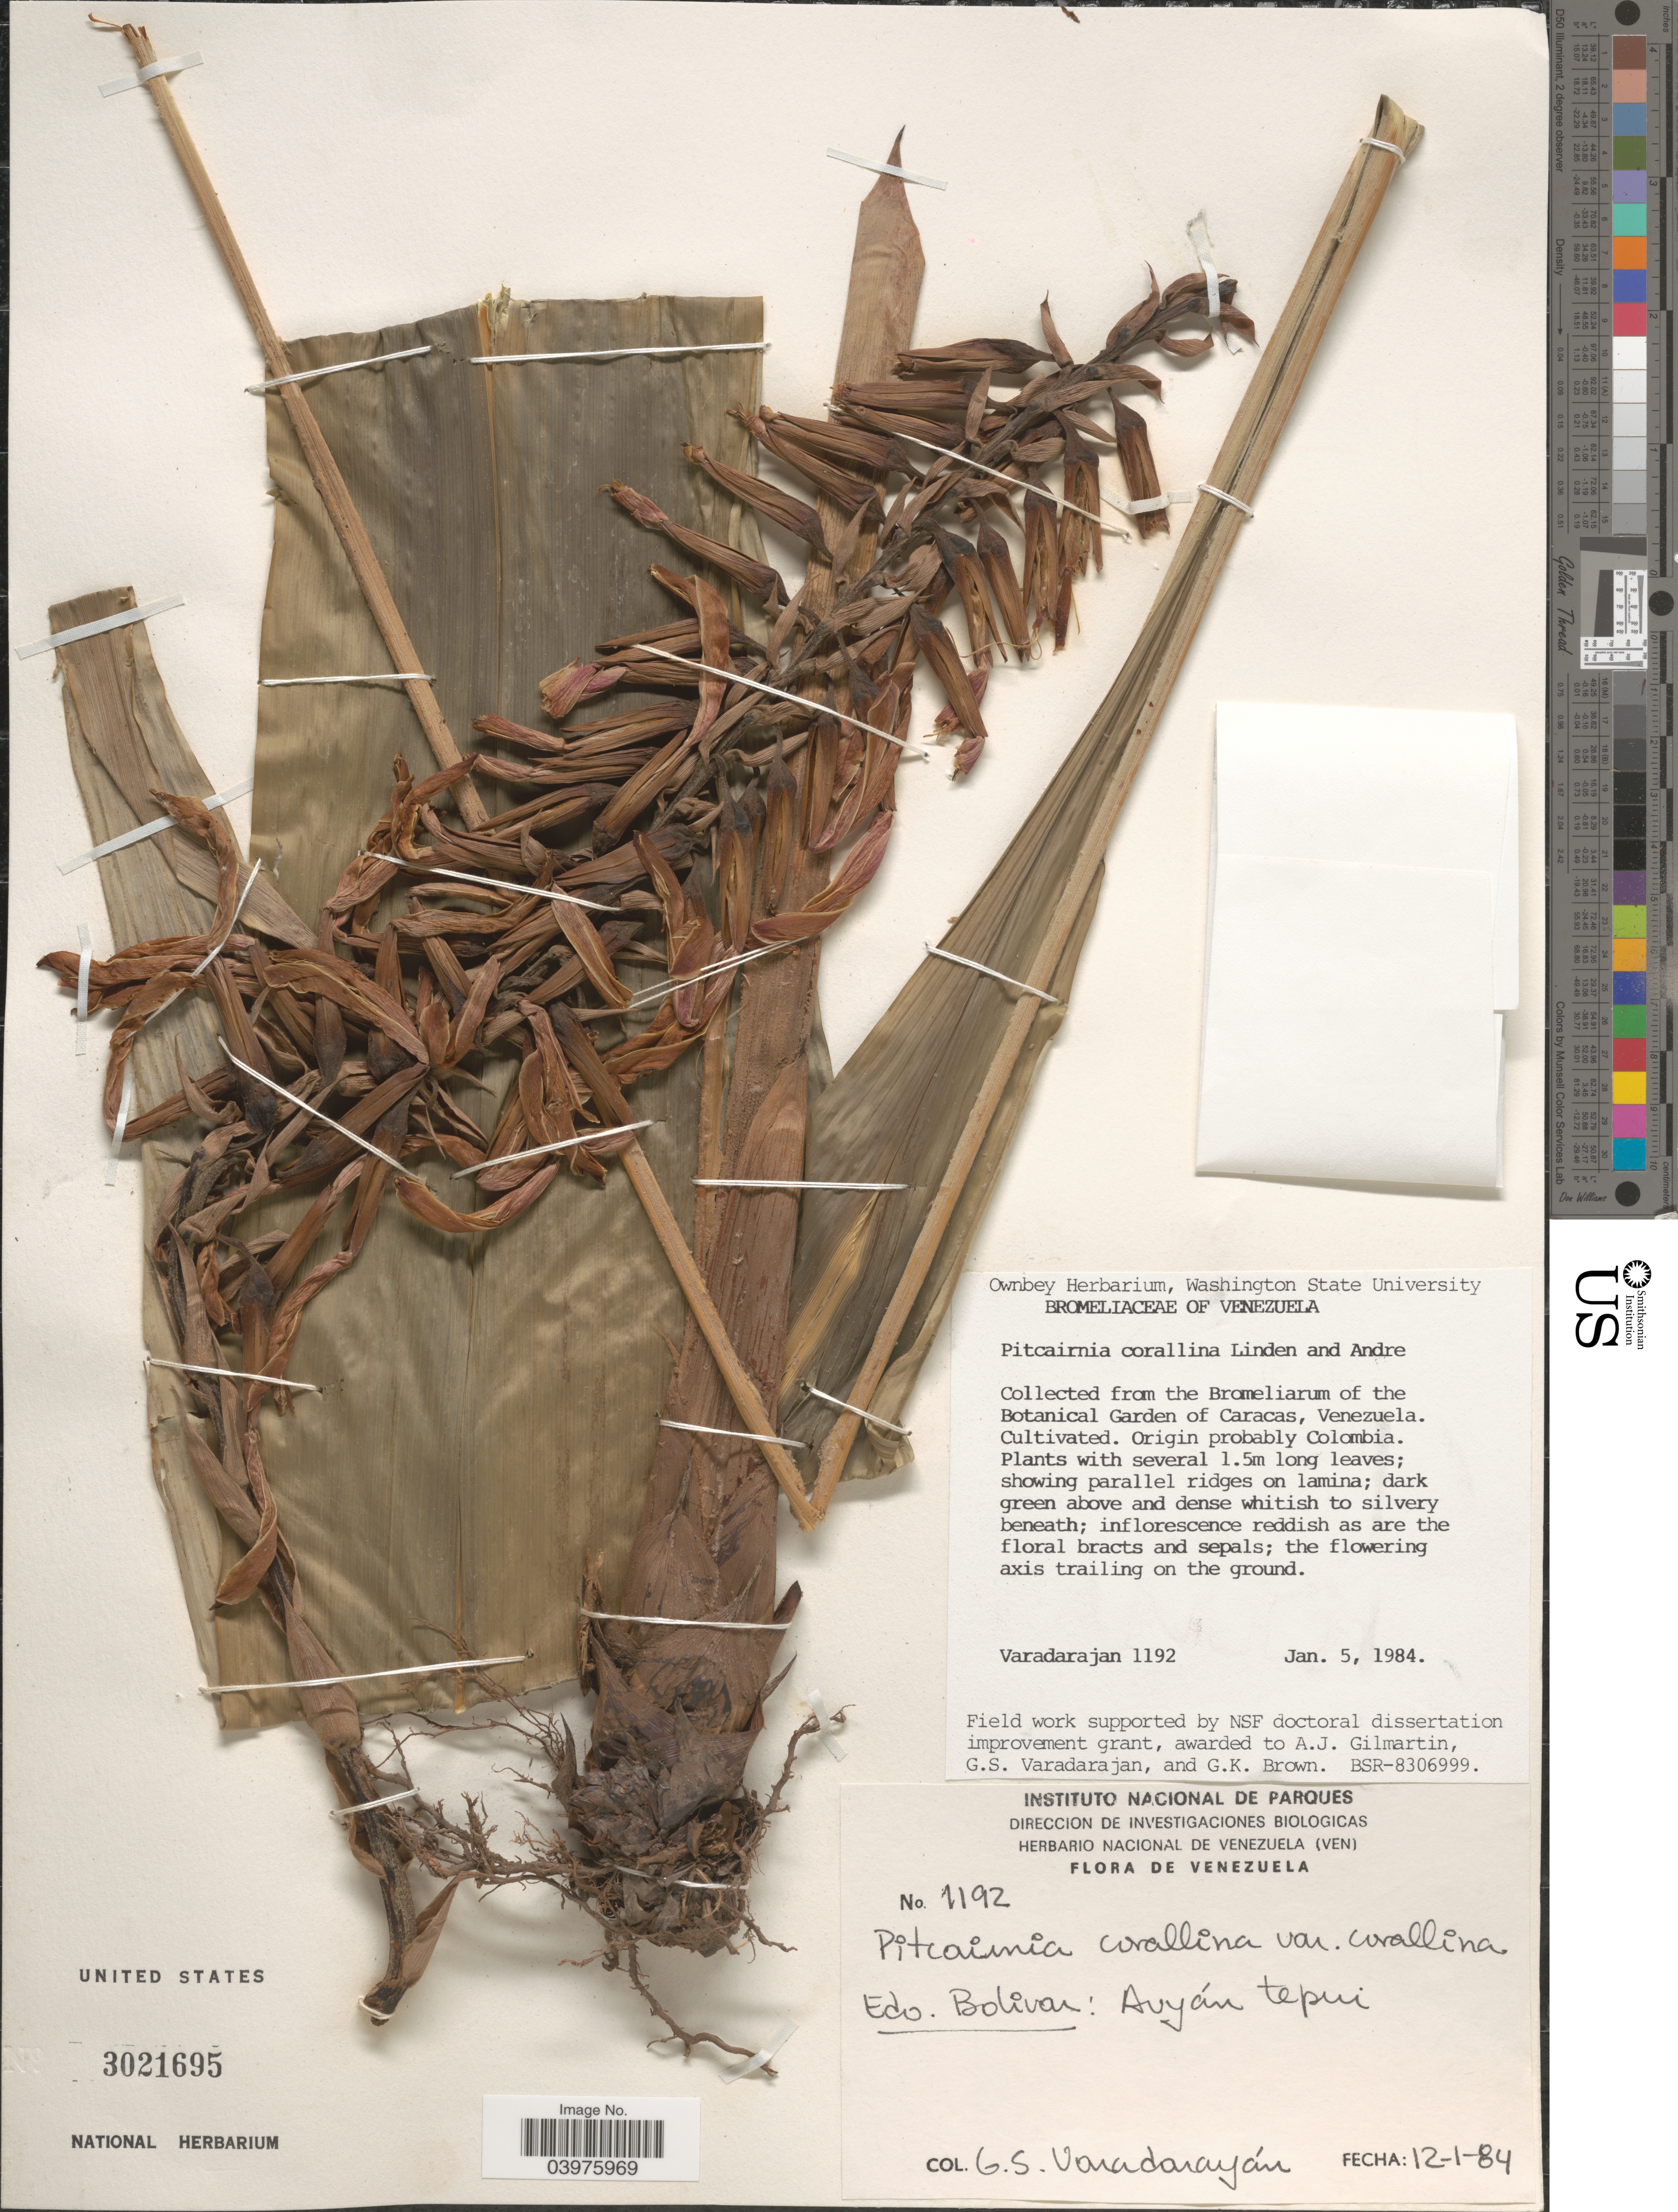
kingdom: Plantae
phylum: Tracheophyta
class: Liliopsida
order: Poales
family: Bromeliaceae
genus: Pitcairnia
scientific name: Pitcairnia corallina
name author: Linden & André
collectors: G. S. Varadarajan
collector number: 1192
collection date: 1984-01-05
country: Venezuela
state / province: Bolivar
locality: From the Bromeliarum of the Botanical Garden of Caracas, Venezuela.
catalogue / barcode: US 3021695